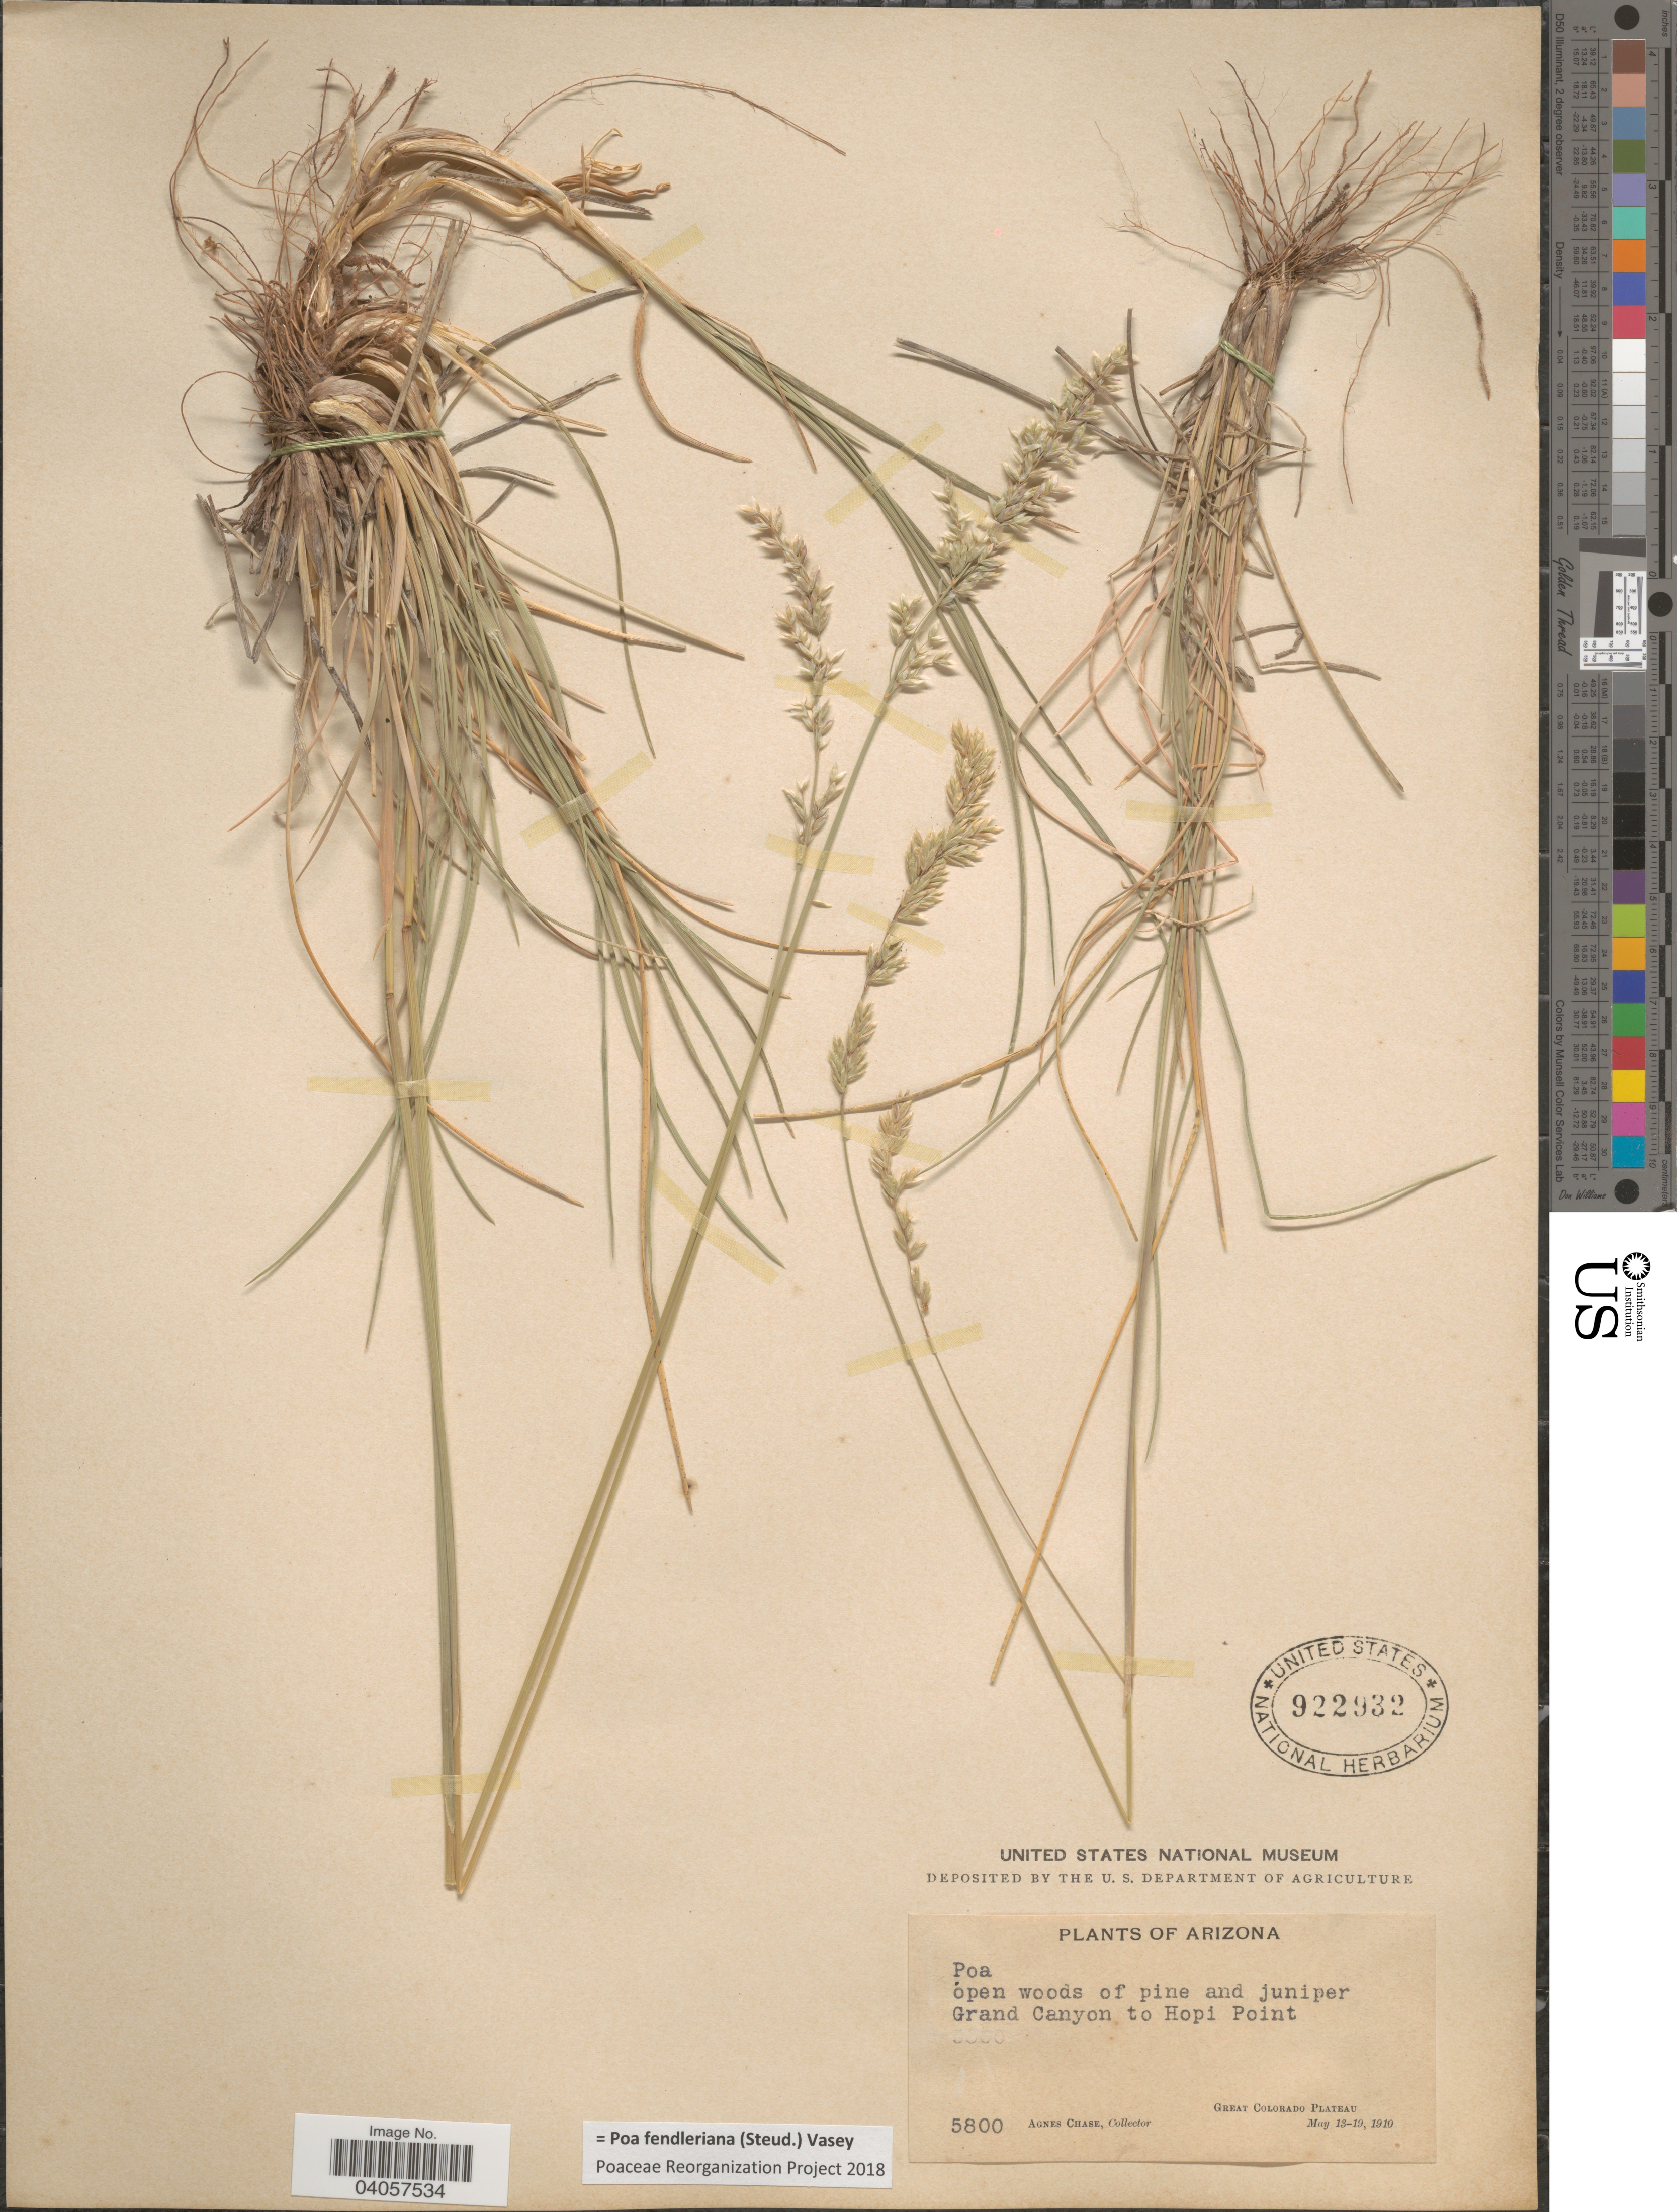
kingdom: Plantae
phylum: Tracheophyta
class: Liliopsida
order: Poales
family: Poaceae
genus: Poa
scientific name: Poa fendleriana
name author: (Steud.) Vasey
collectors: A. Chase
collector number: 5800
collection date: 1910-05-13/1910-05-19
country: United States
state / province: Arizona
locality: Open woods of pine and juniper Grand Canyon to Hopi Point. Great Colorado Plateau.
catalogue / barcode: US 922932